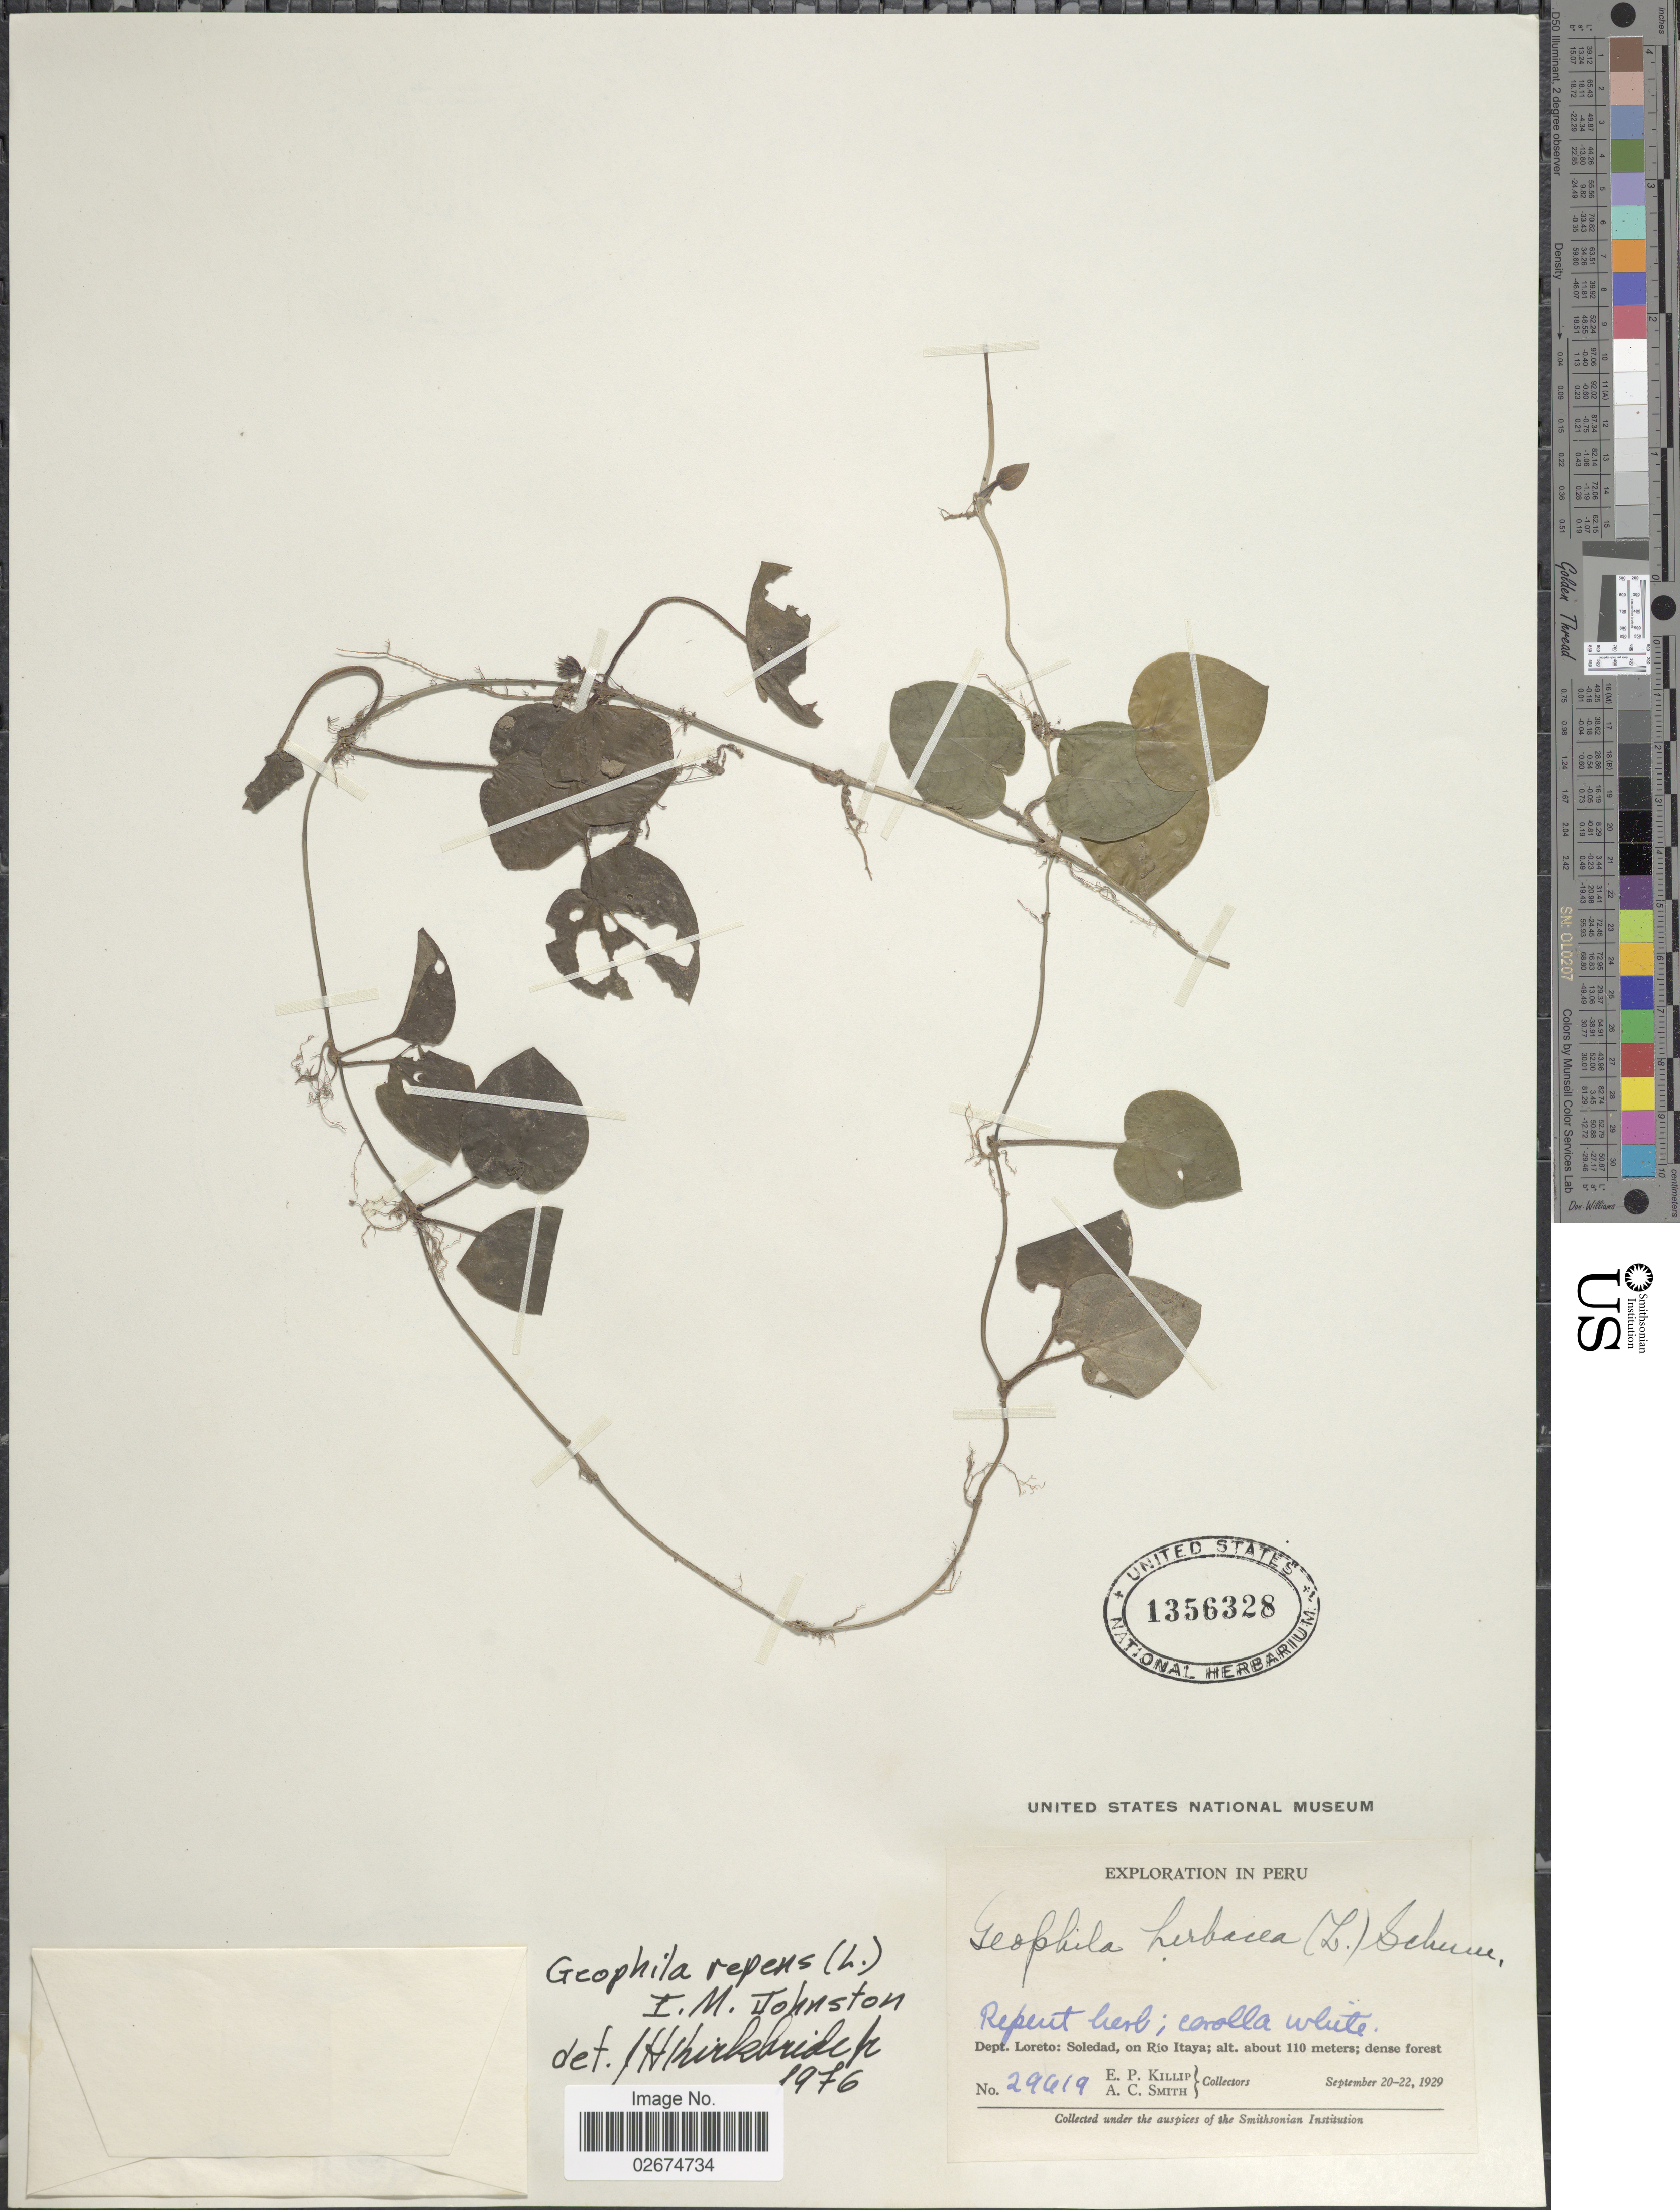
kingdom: Plantae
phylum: Tracheophyta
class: Magnoliopsida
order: Gentianales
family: Rubiaceae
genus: Carinta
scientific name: Carinta repens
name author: (L.) L.B. Sm. & Downs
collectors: G. Klug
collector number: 29619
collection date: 1929-09-20/1929-09-22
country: Peru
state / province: Loreto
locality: Dept. Loreto: Soledad, on Rio Itaya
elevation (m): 110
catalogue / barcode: US 1356328